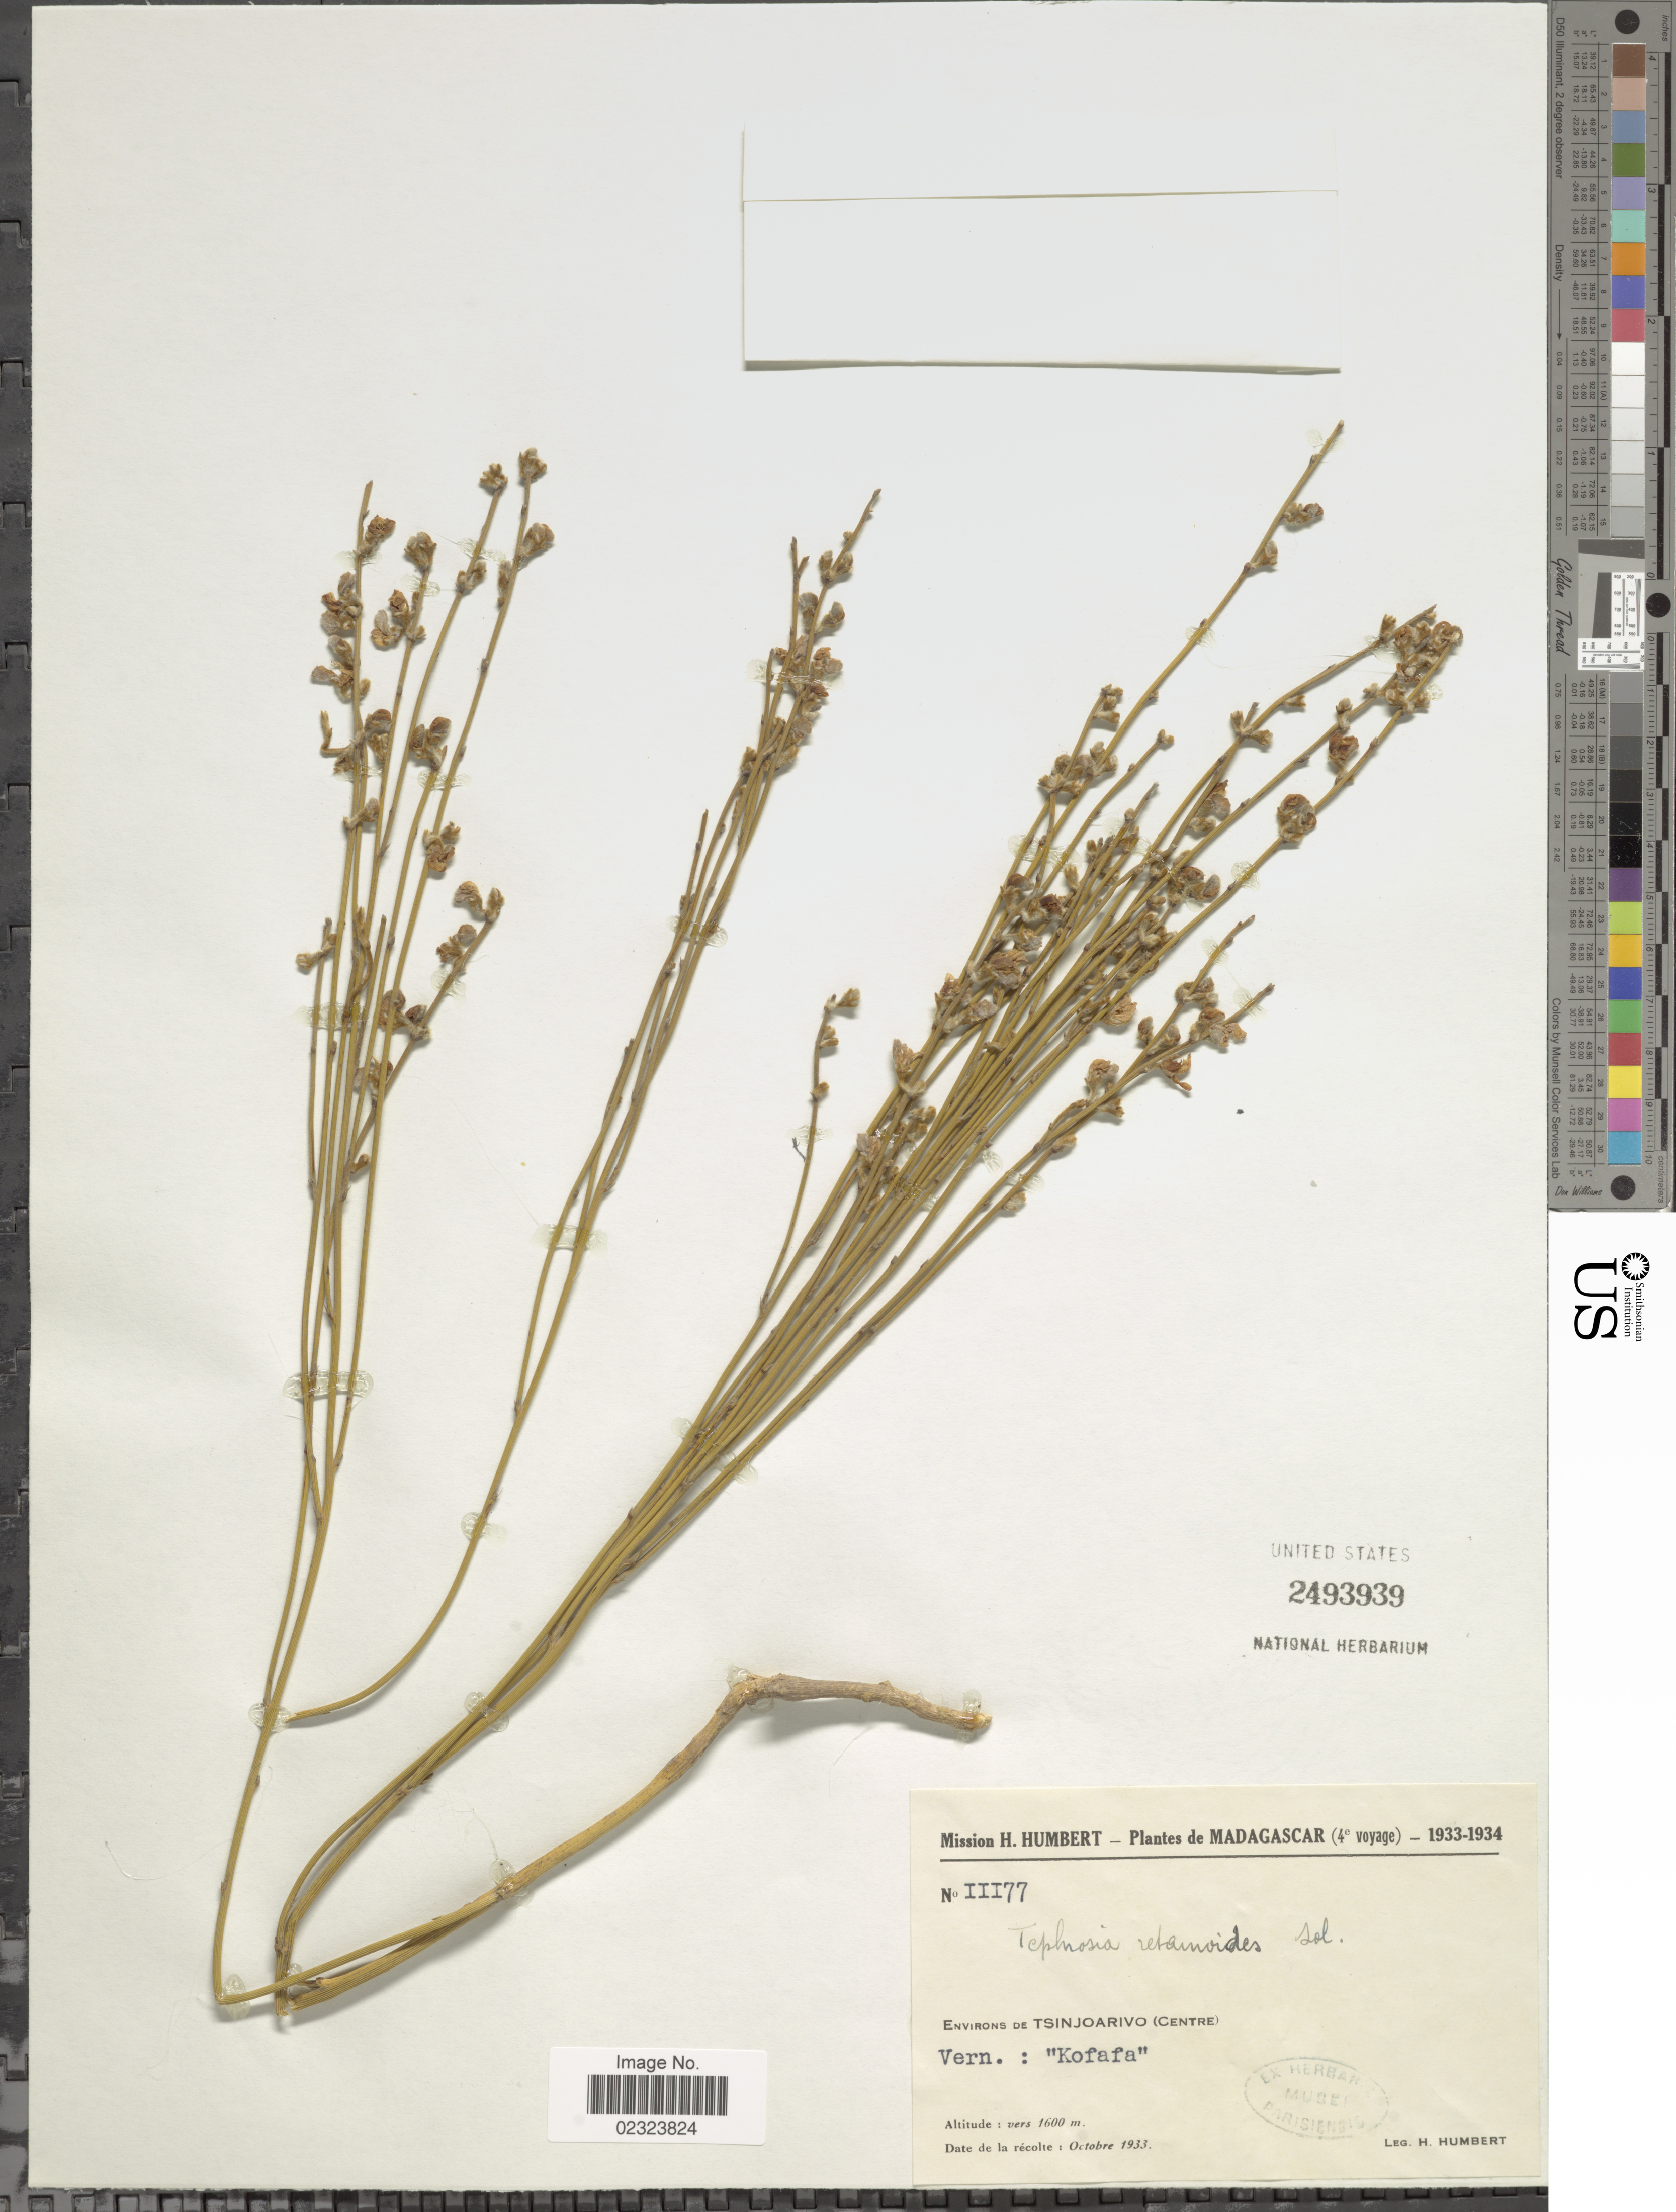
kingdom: Plantae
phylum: Tracheophyta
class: Magnoliopsida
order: Fabales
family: Fabaceae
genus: Tephrosia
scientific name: Tephrosia retamoides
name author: (Baker) Soler.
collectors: H. Humbert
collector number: III77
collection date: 1933-10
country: Madagascar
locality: Environs de Tsinjoarivo (Centre)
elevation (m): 1600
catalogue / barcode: US 2493939